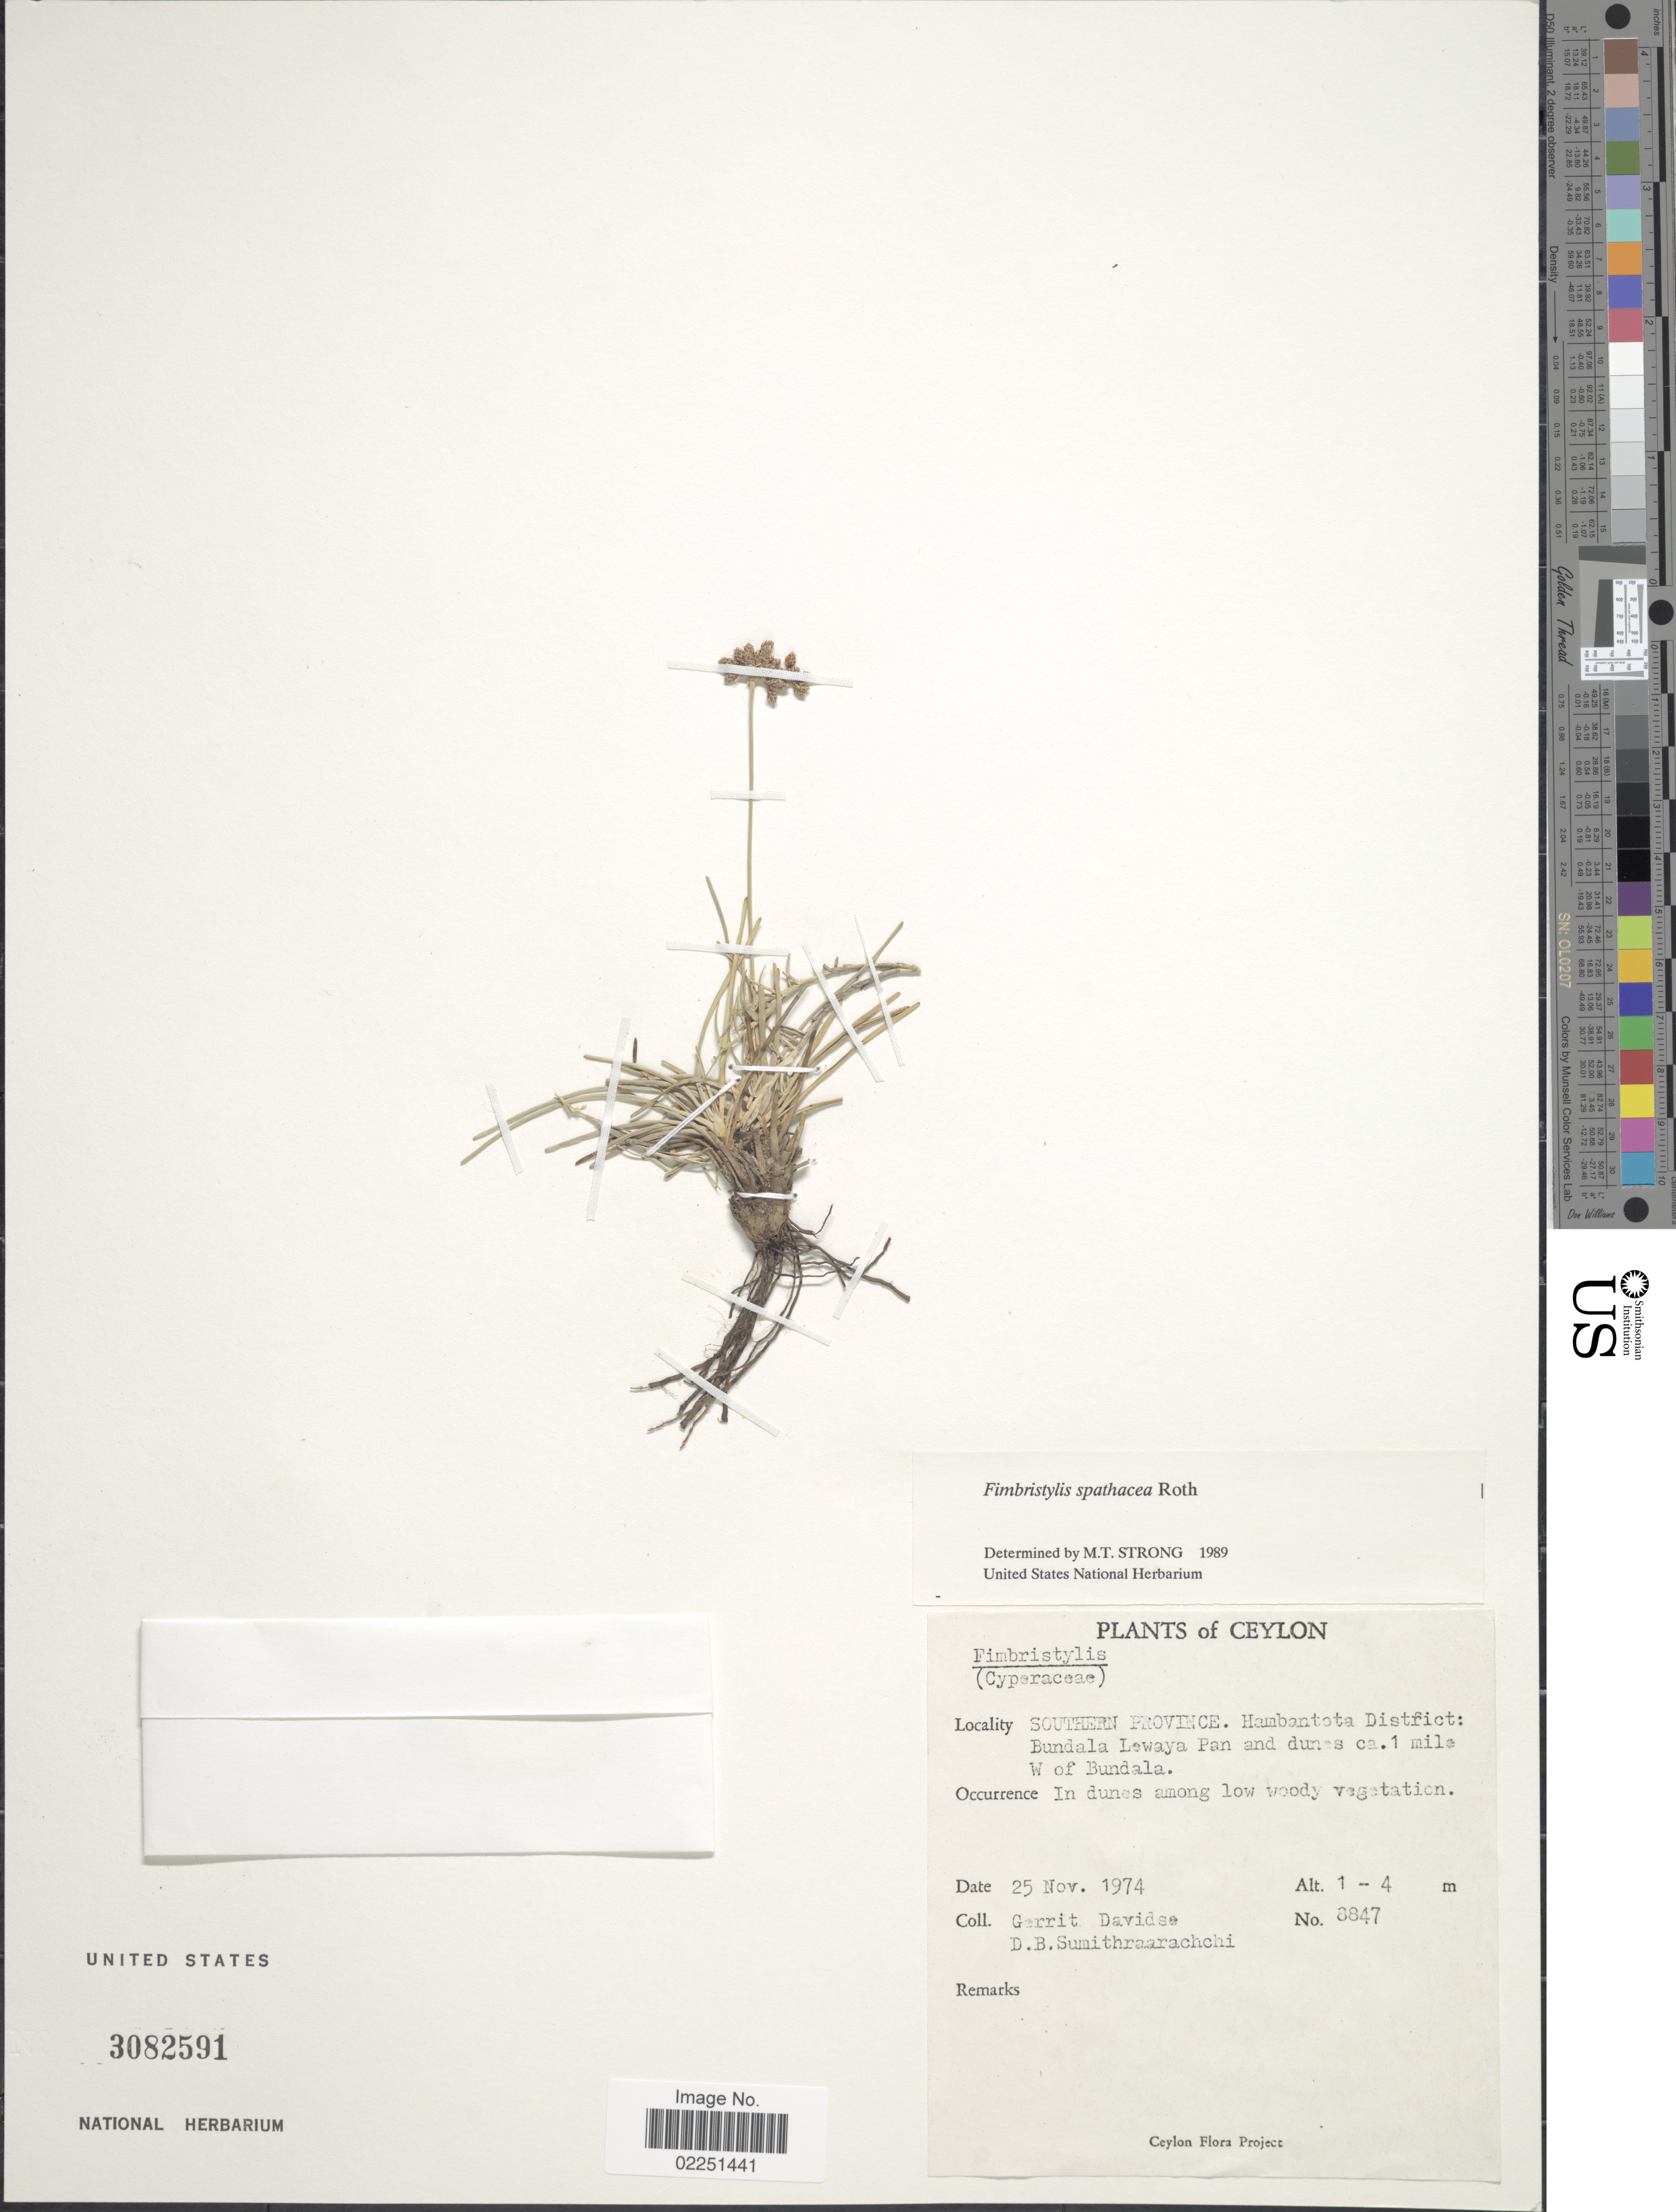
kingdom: Plantae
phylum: Tracheophyta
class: Liliopsida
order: Poales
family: Cyperaceae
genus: Fimbristylis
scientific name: Fimbristylis cymosa subsp. spathacea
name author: (Roth) T. Koyama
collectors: G. Davidse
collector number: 8847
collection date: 1974-11-25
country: Sri Lanka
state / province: Southern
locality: Ceylon. Southern Province. Hambantota District: Bundala Lewaya Pan and dunes ca. 1 mile W of Bundala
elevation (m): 1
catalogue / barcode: US 3082591